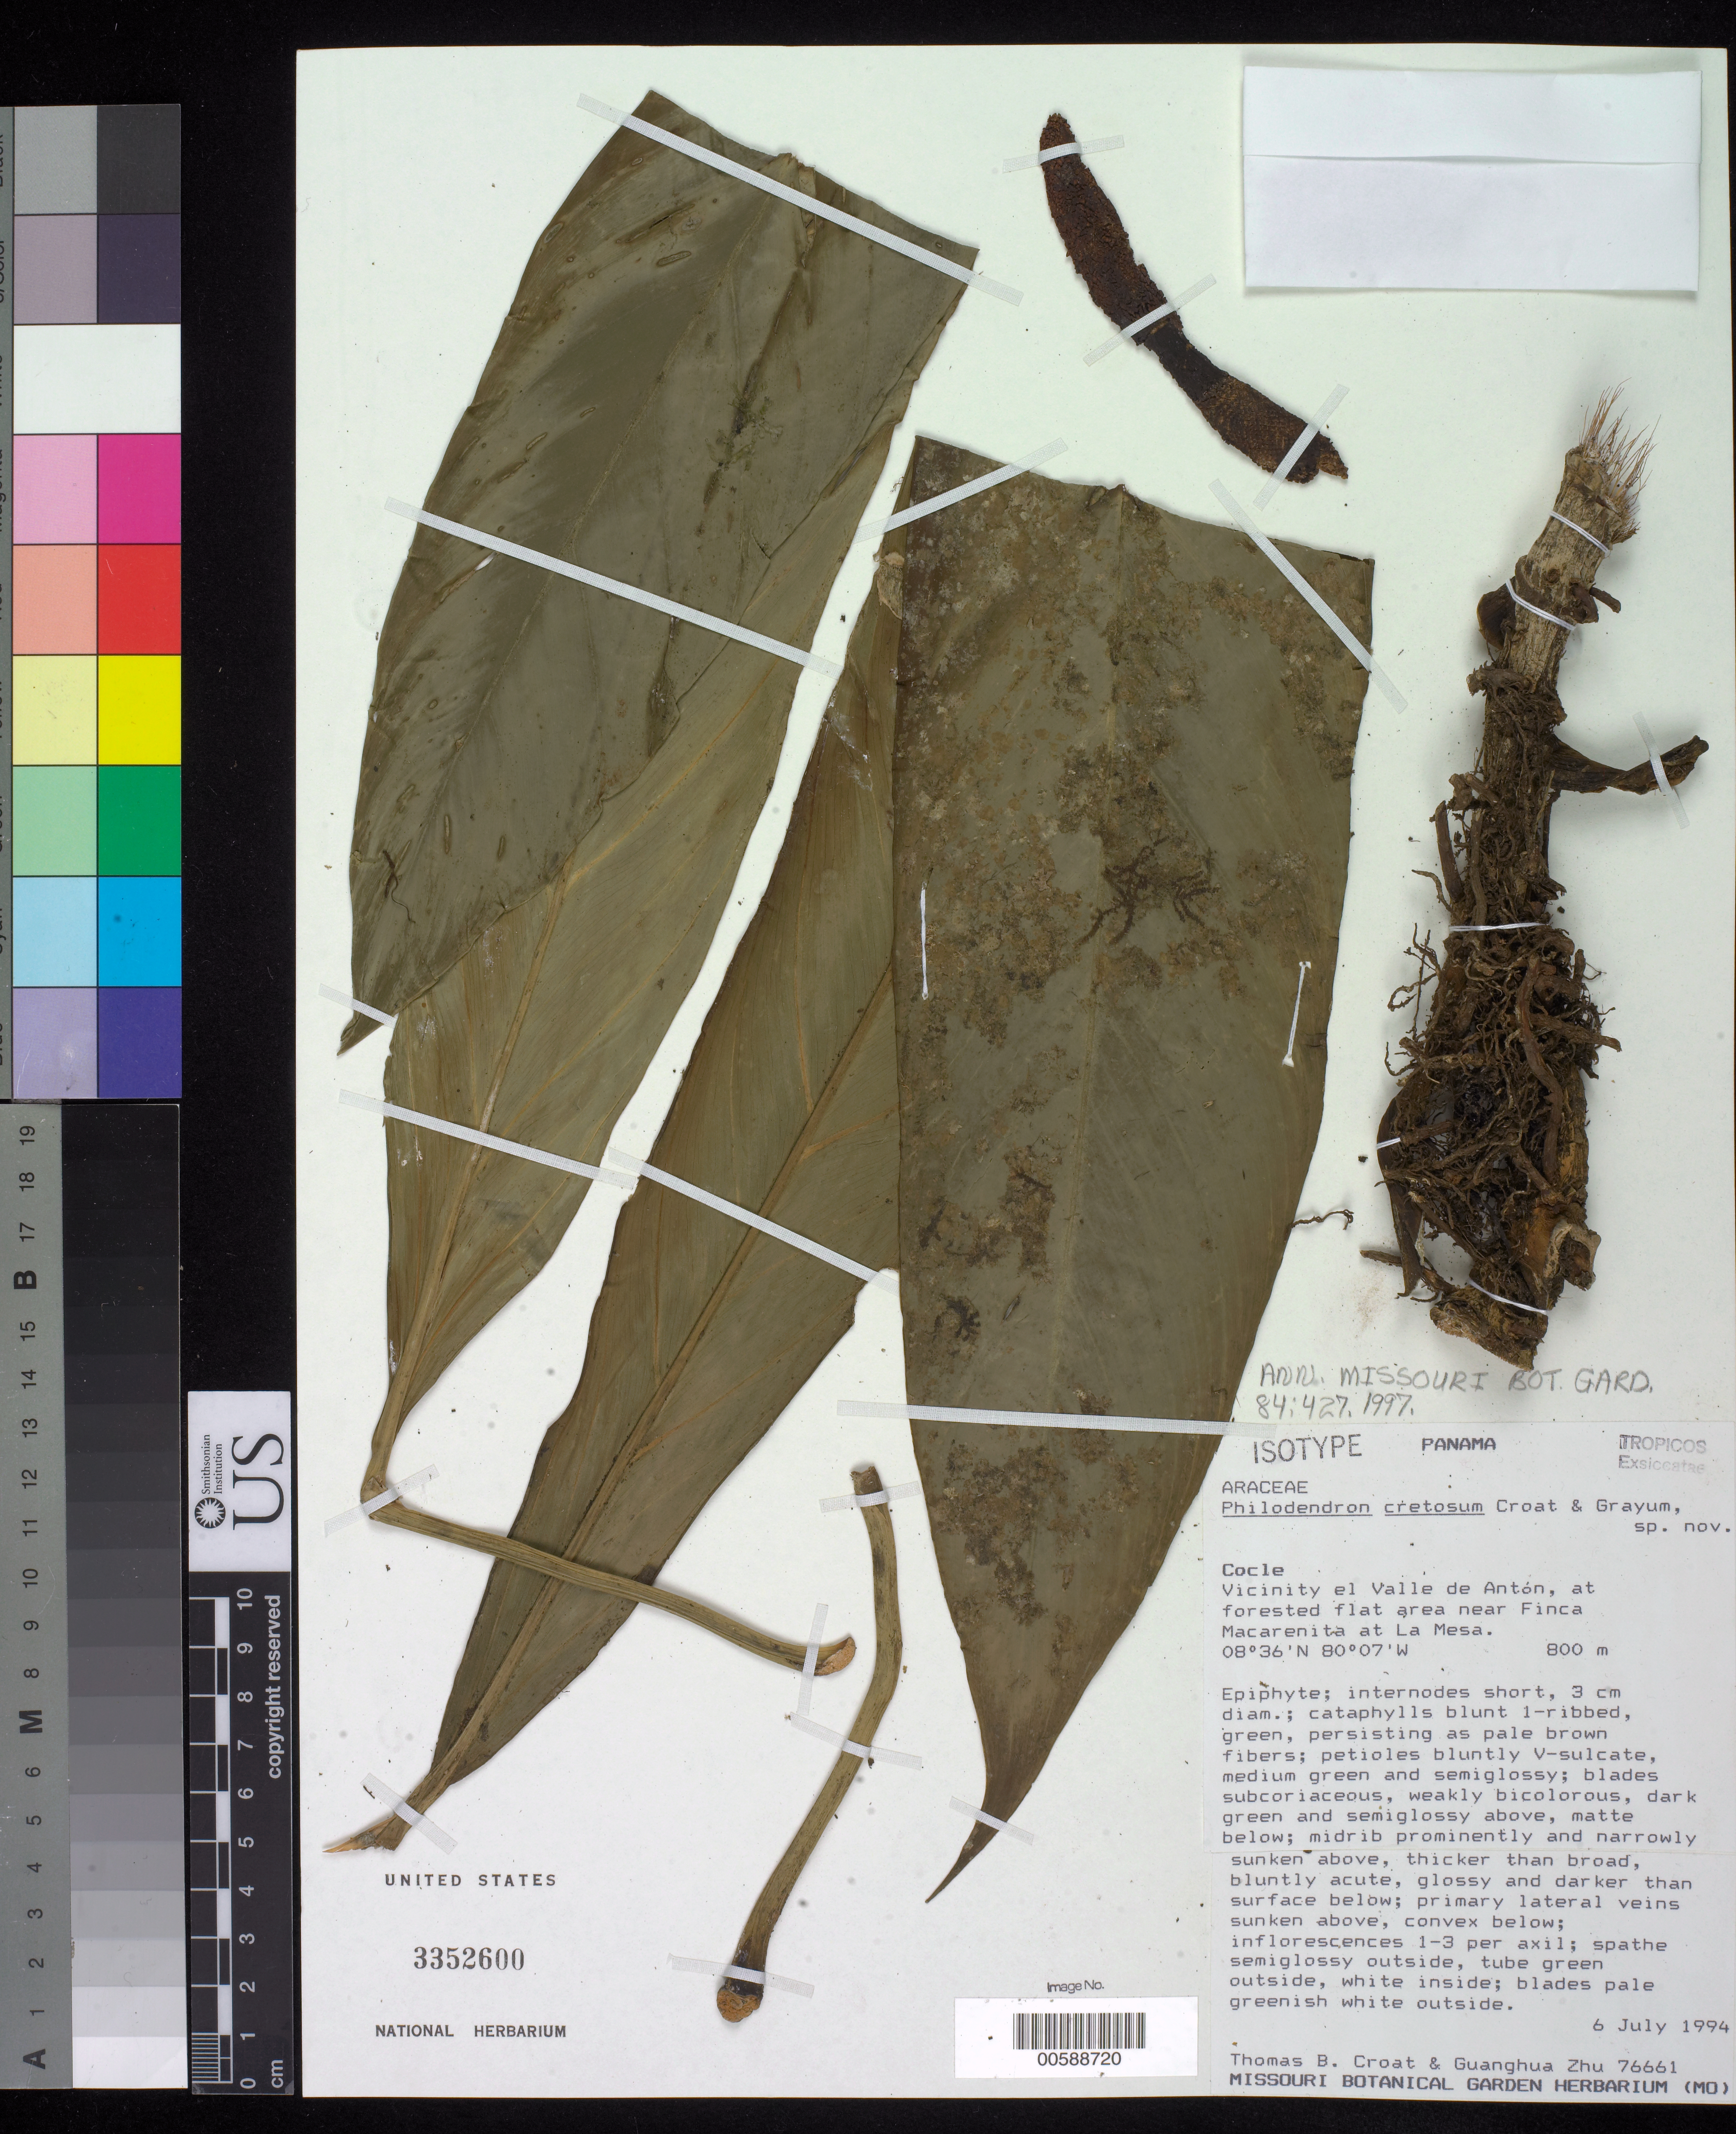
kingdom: Plantae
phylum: Tracheophyta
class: Liliopsida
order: Alismatales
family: Araceae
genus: Philodendron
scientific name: Philodendron cretosum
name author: Croat & Grayum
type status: Isotype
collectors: T. B. Croat & G. H. Zhu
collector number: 76661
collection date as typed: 06 Jul 1994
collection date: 1994-07-06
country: Panama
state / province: Coclé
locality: Vicinity of el Valle De Anton, forested flat area near Finca Macarenita at La Mesa.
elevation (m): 800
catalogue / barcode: US 3352600